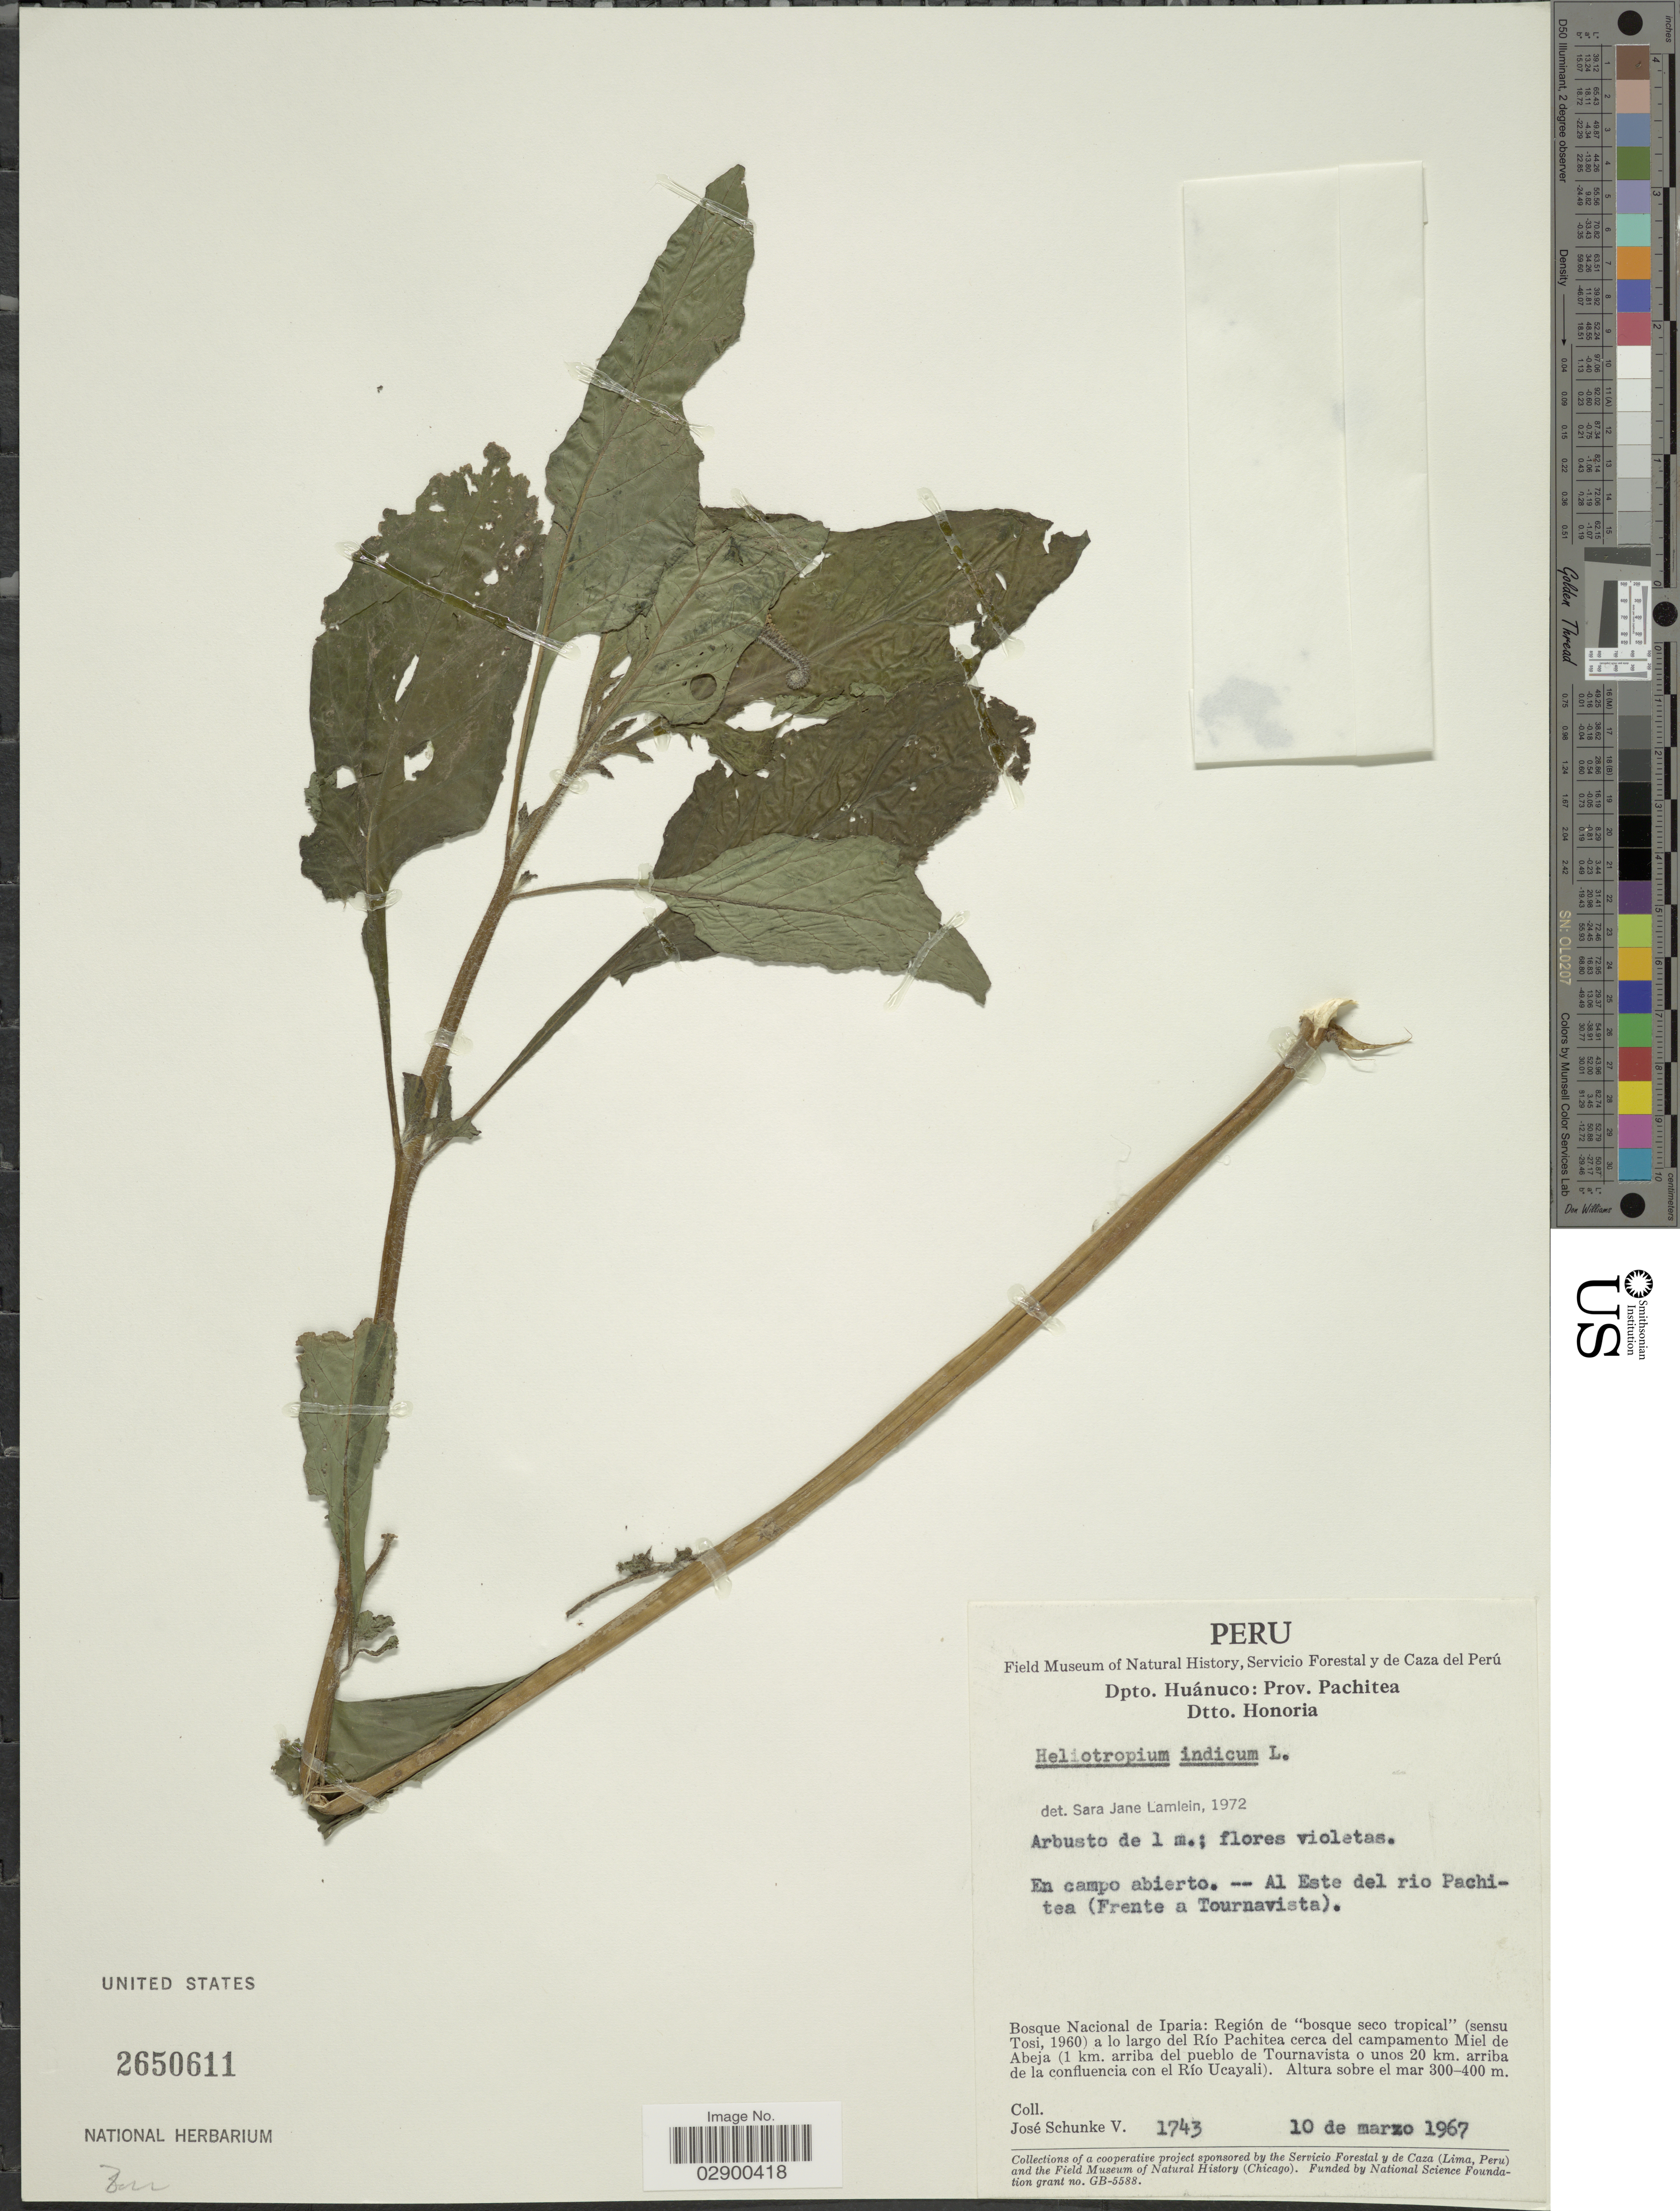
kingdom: Plantae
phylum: Tracheophyta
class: Magnoliopsida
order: Boraginales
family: Heliotropiaceae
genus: Heliotropium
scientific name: Heliotropium indicum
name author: L.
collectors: J. Schunke Vigo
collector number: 1743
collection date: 1967-03-10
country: Peru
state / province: Huánuco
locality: Dpto. Huánuco, Prov. Pachitea, Dtto. Honoria, En Campo abierto, Al Este del rio Pachitea (Frente a Tournavista), Bosque Nacional de Iparia, Región de "bosque seco tropical" (sensu Tosi, 1960), a lo largo Río Pachitea cerca del campamento Miel de Abeja (1 km. arriba del pueblo de Tournavista o unos 20 km. arriba de la confluencia con el Río Ucayali).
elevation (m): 300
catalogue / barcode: US 2650611